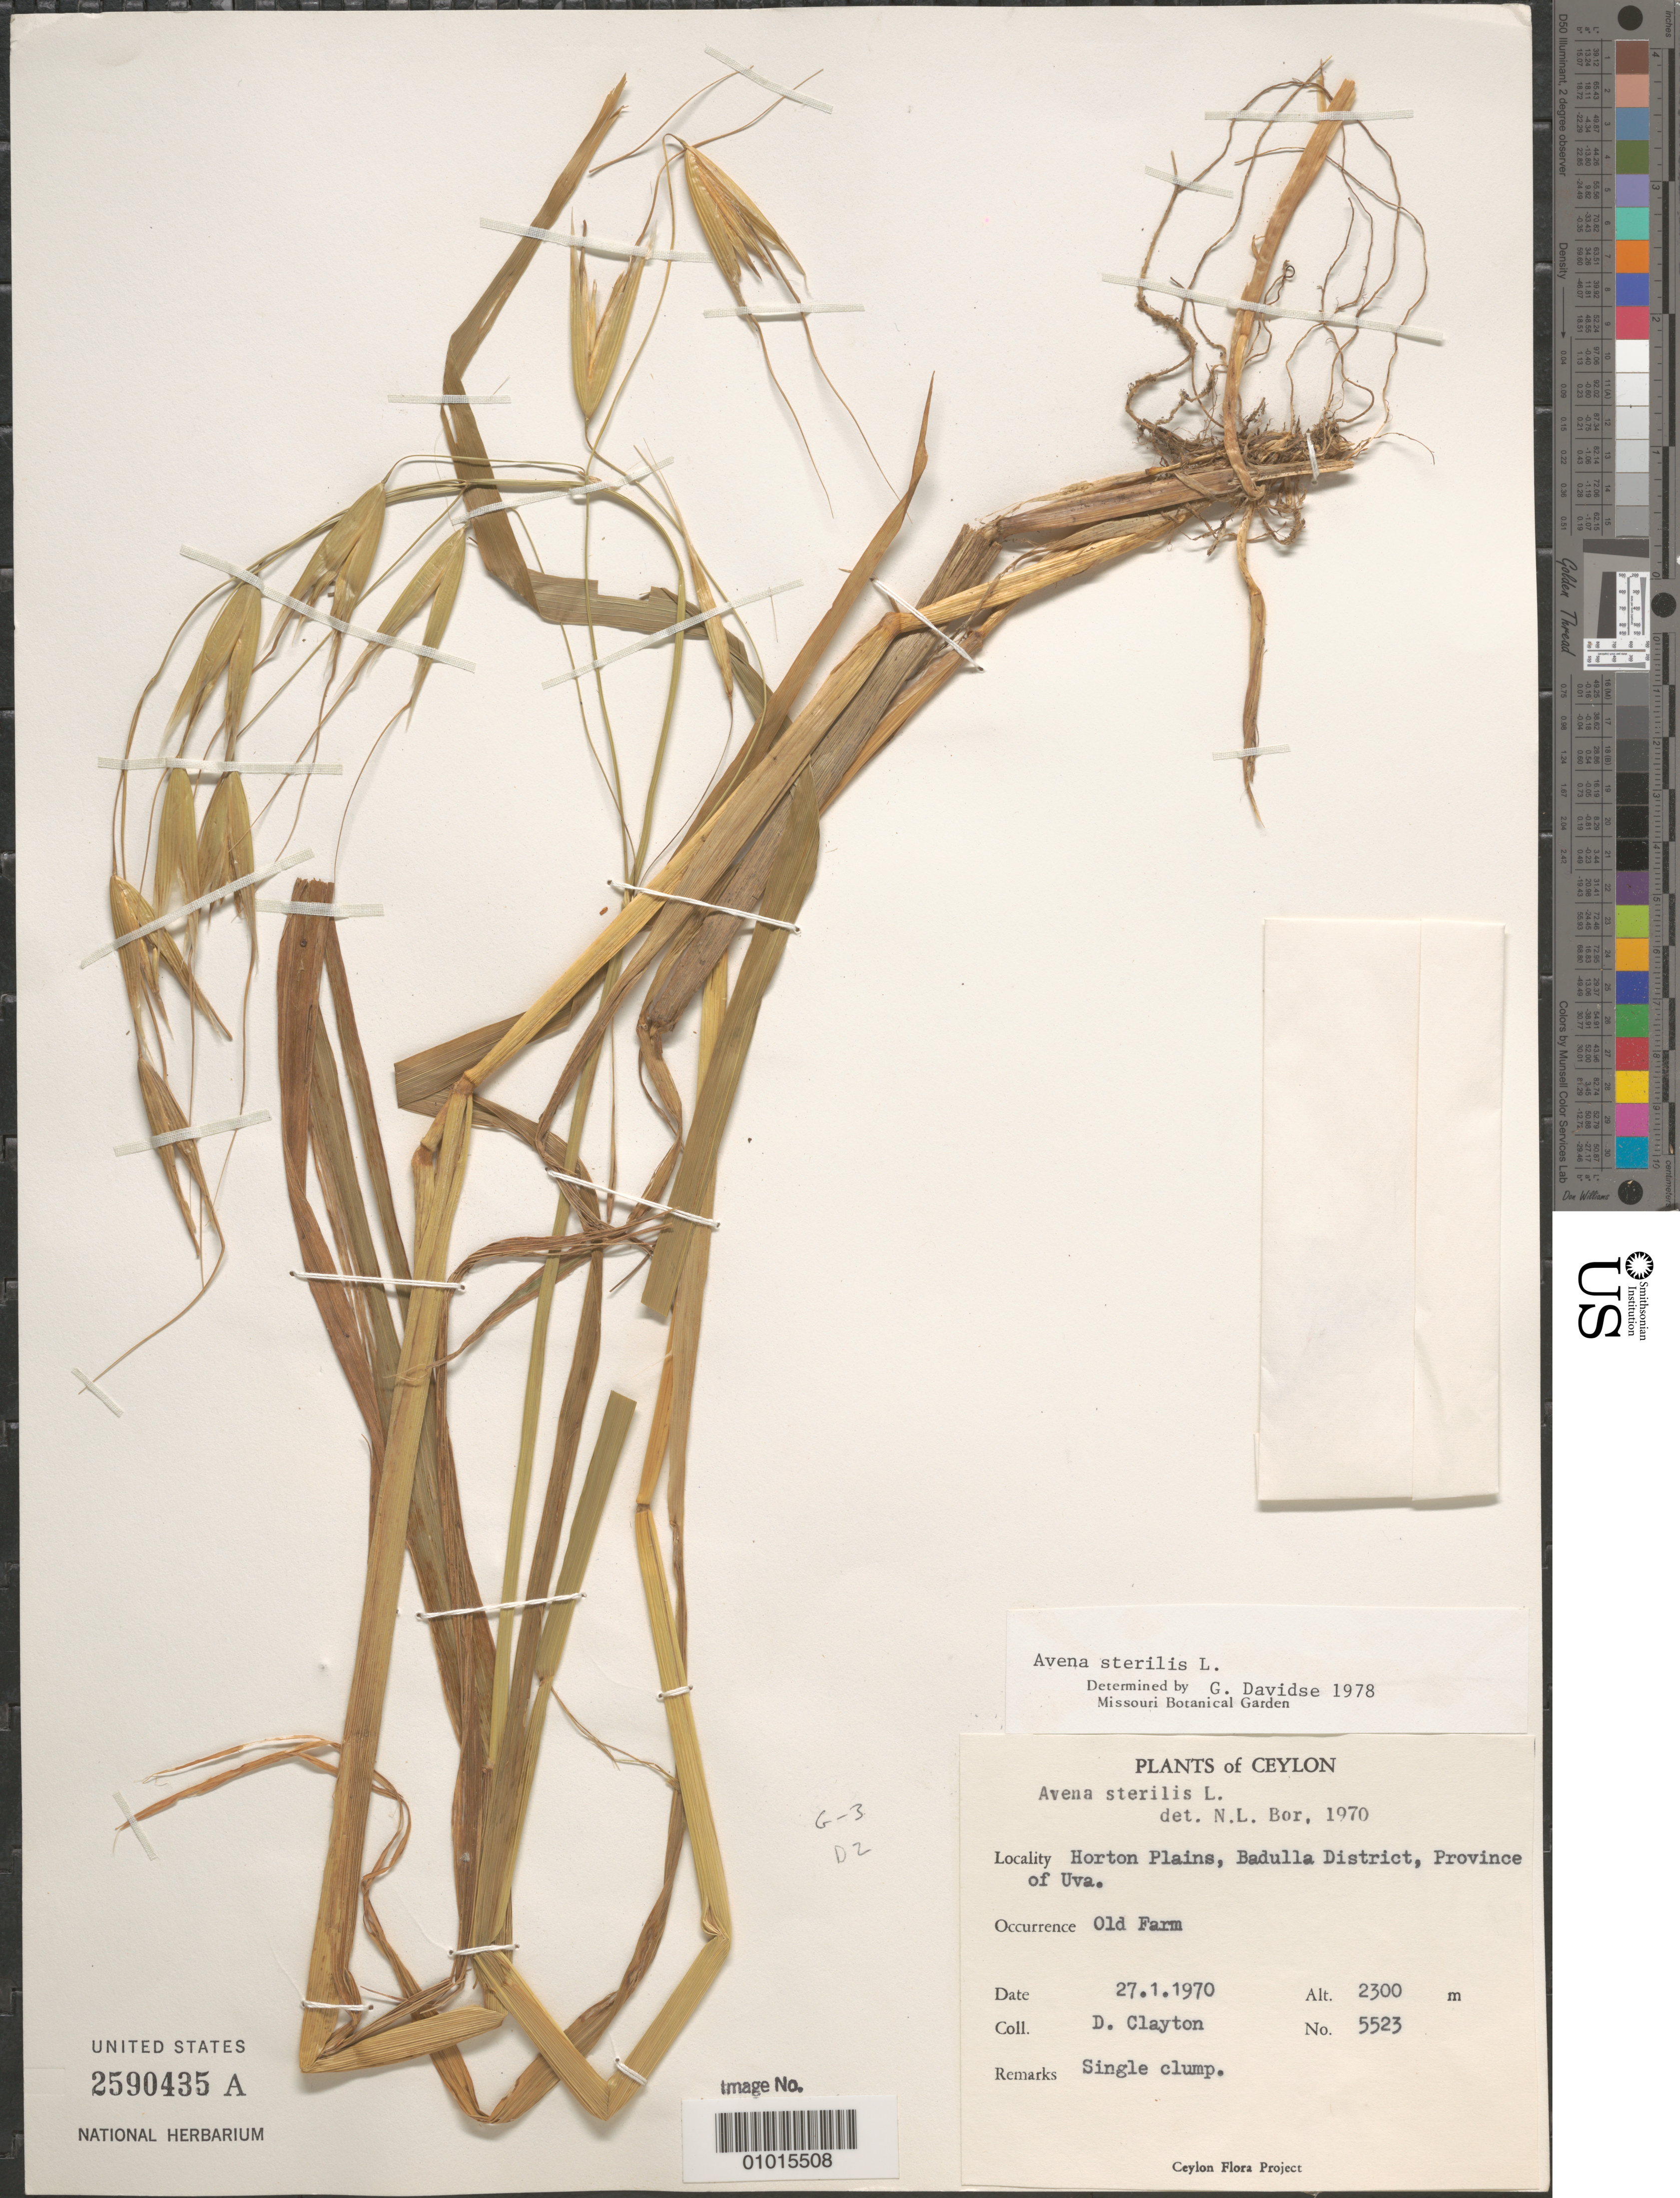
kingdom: Plantae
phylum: Tracheophyta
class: Liliopsida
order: Poales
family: Poaceae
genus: Avena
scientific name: Avena sativa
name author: L.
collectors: D. Clayton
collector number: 5523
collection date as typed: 27 Jan 1970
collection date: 1970-01-27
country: Sri Lanka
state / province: Uva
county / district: Badulla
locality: Horton Plains, old farm, single clump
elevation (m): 2300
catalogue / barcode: US 250435A